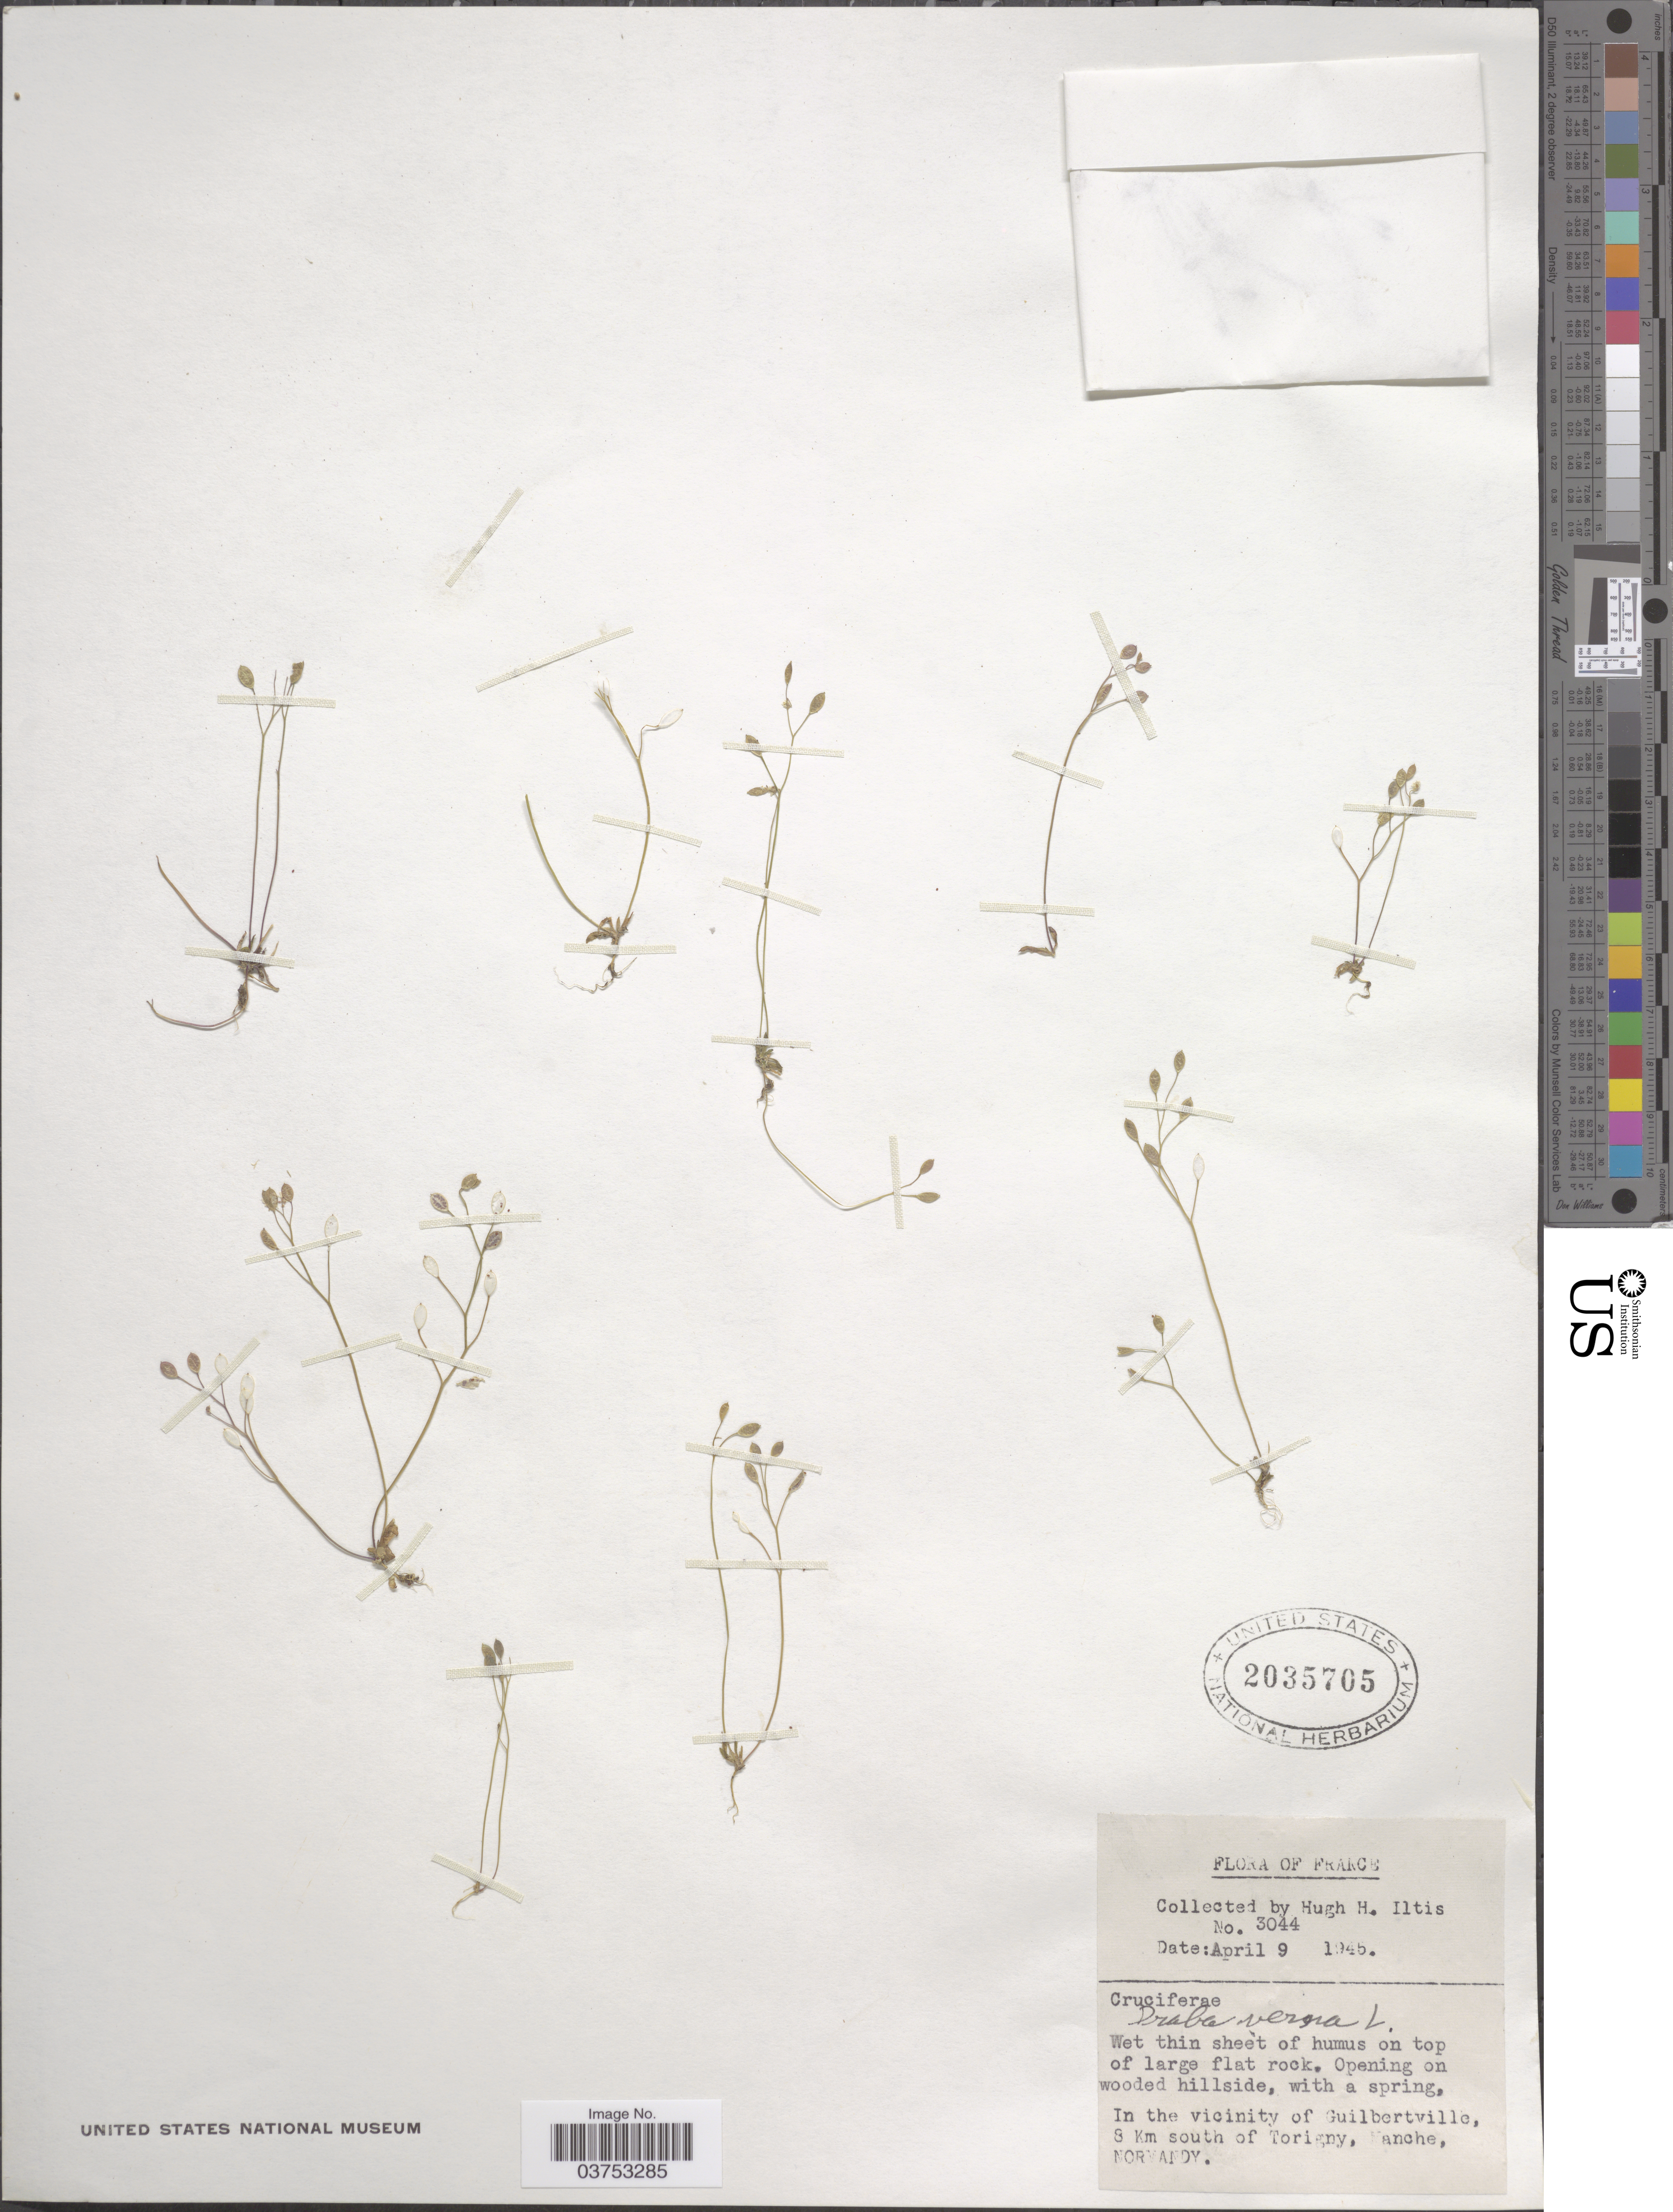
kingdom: Plantae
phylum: Tracheophyta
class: Magnoliopsida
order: Brassicales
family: Brassicaceae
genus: Draba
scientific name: Draba verna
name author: L.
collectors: H. Iltis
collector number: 3044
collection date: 1945-04-09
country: France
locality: In the vicinity of Guilbertville, 8 Km south of Torigny, Manche, Normandy.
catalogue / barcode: US 2035705